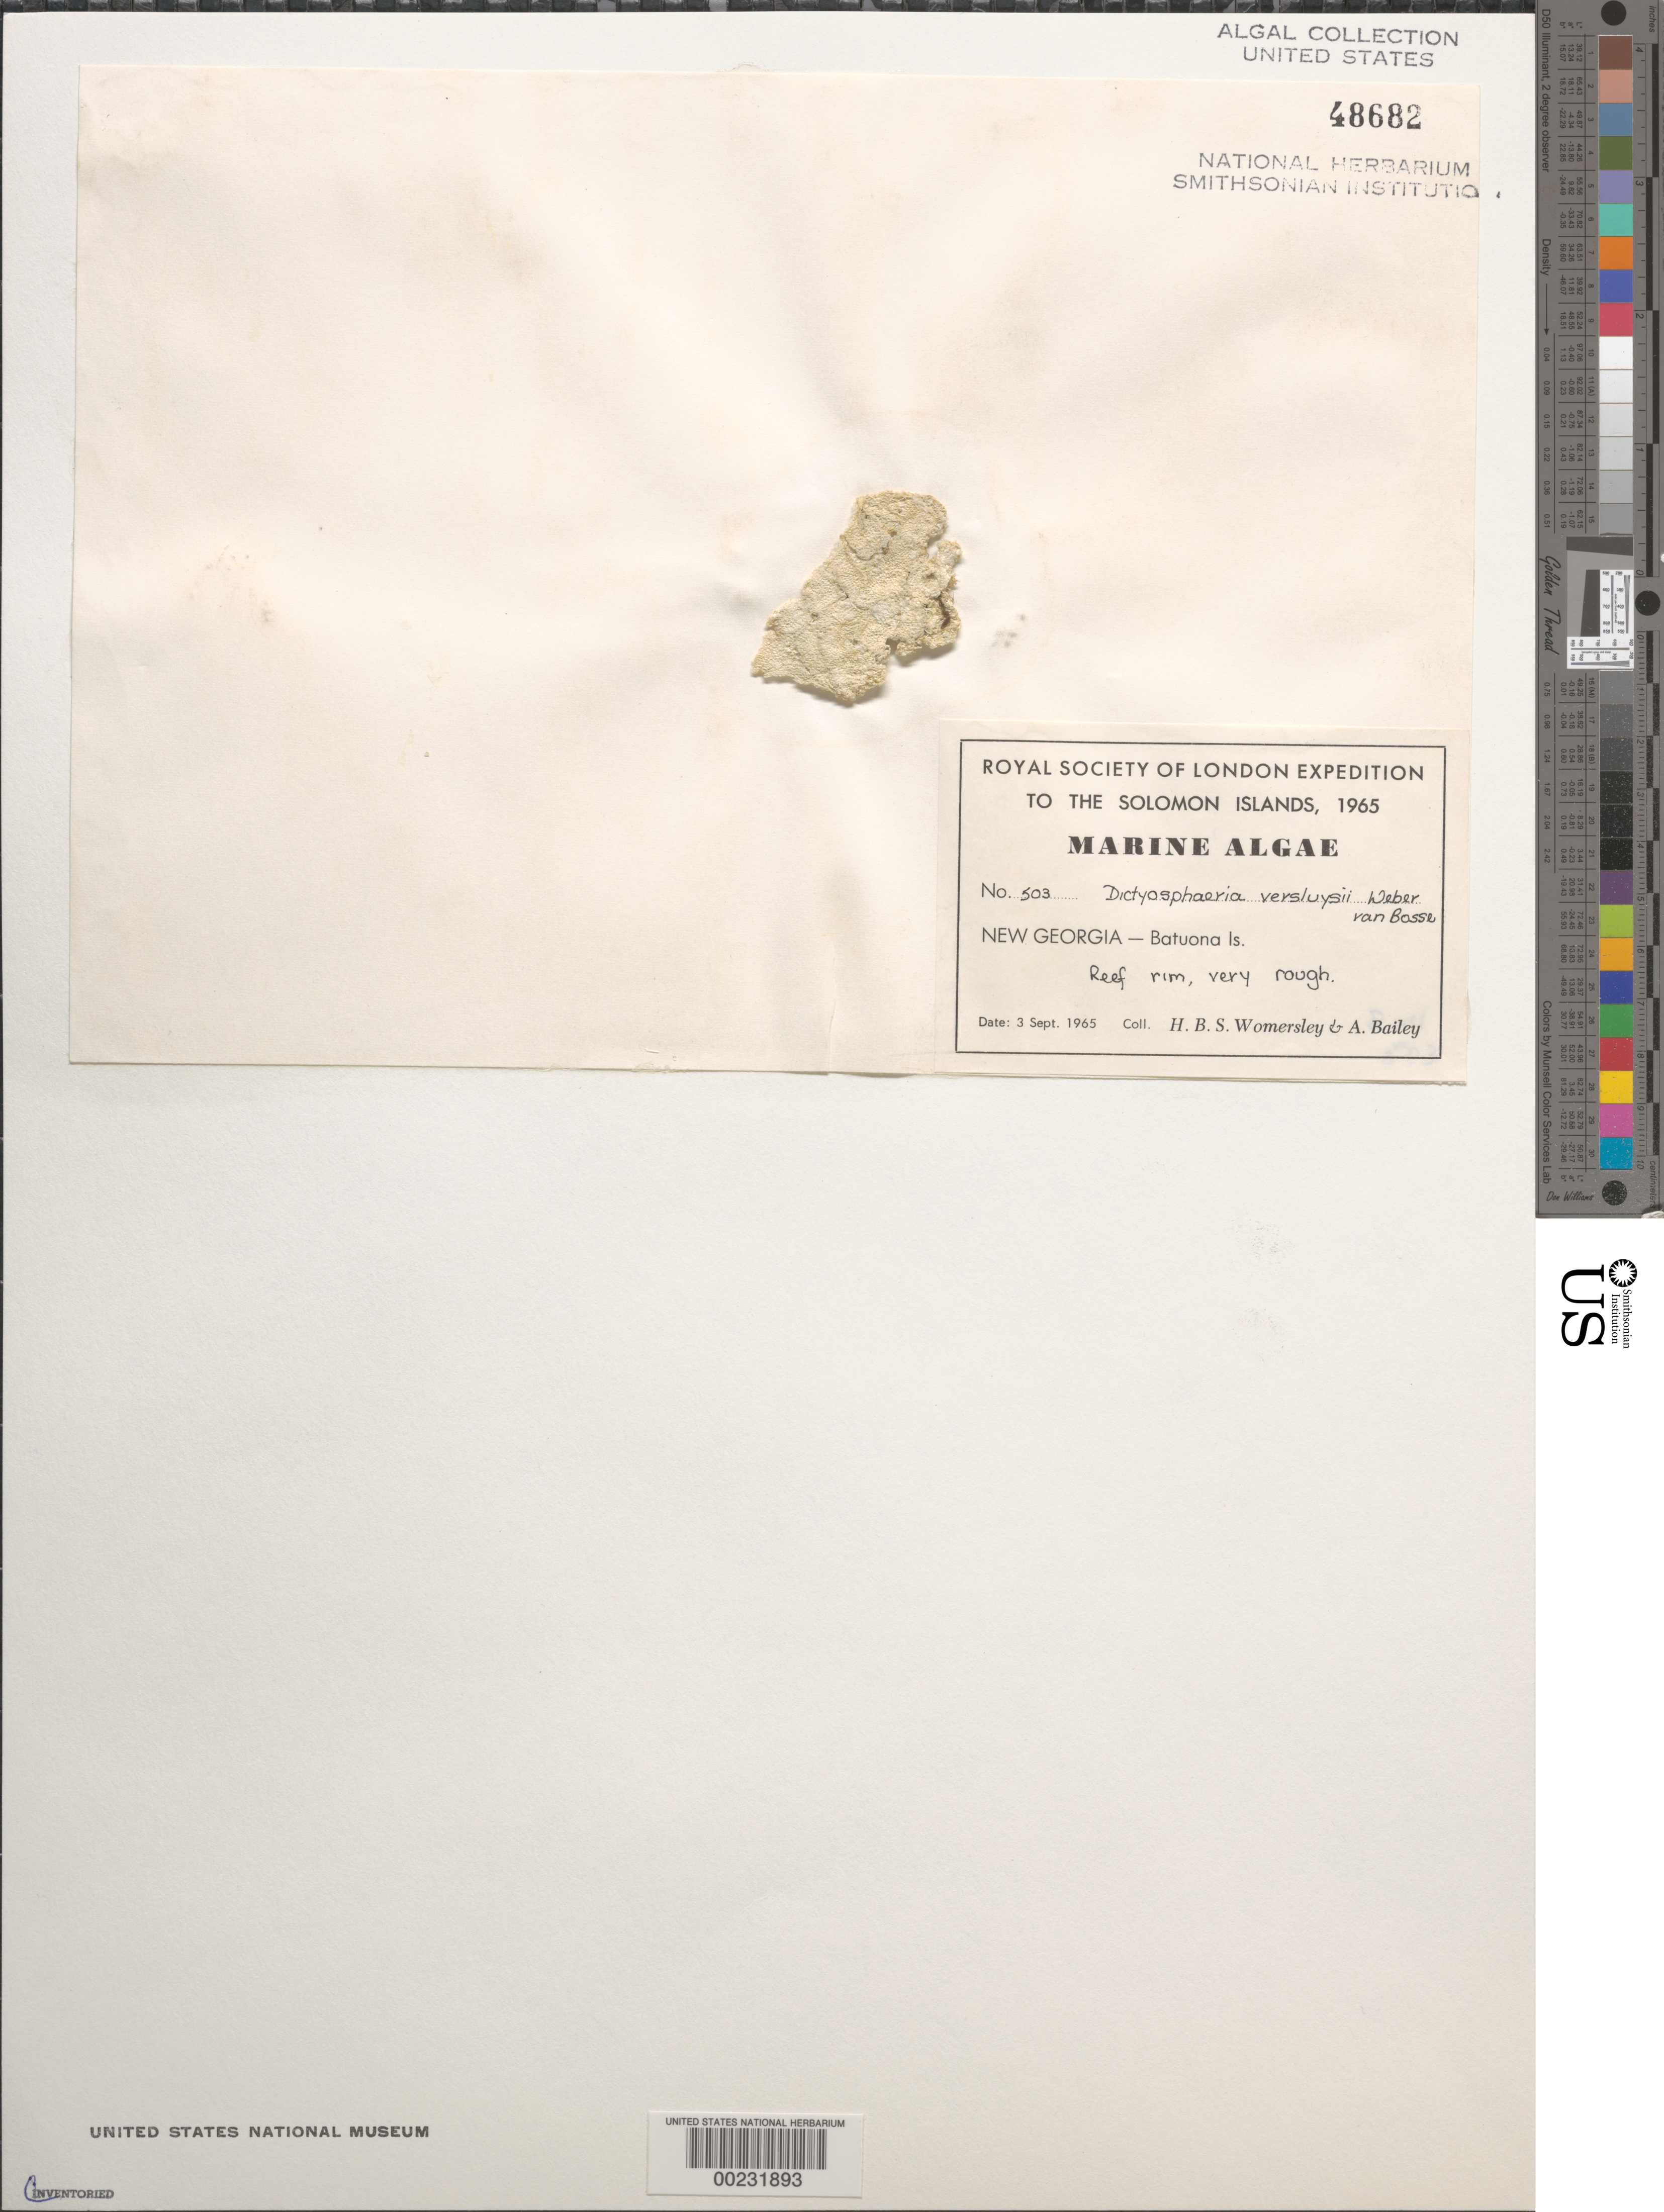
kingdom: Plantae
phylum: Chlorophyta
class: Ulvophyceae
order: Siphonocladales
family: Siphonocladaceae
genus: Dictyosphaeria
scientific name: Dictyosphaeria versluysii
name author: Weber Bosse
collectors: H. B. S. Womersley & A. Bailey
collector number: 503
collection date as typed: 03 Sep 1965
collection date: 1965-09-03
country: Solomon Islands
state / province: Western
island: New Georgia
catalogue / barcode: US 48682